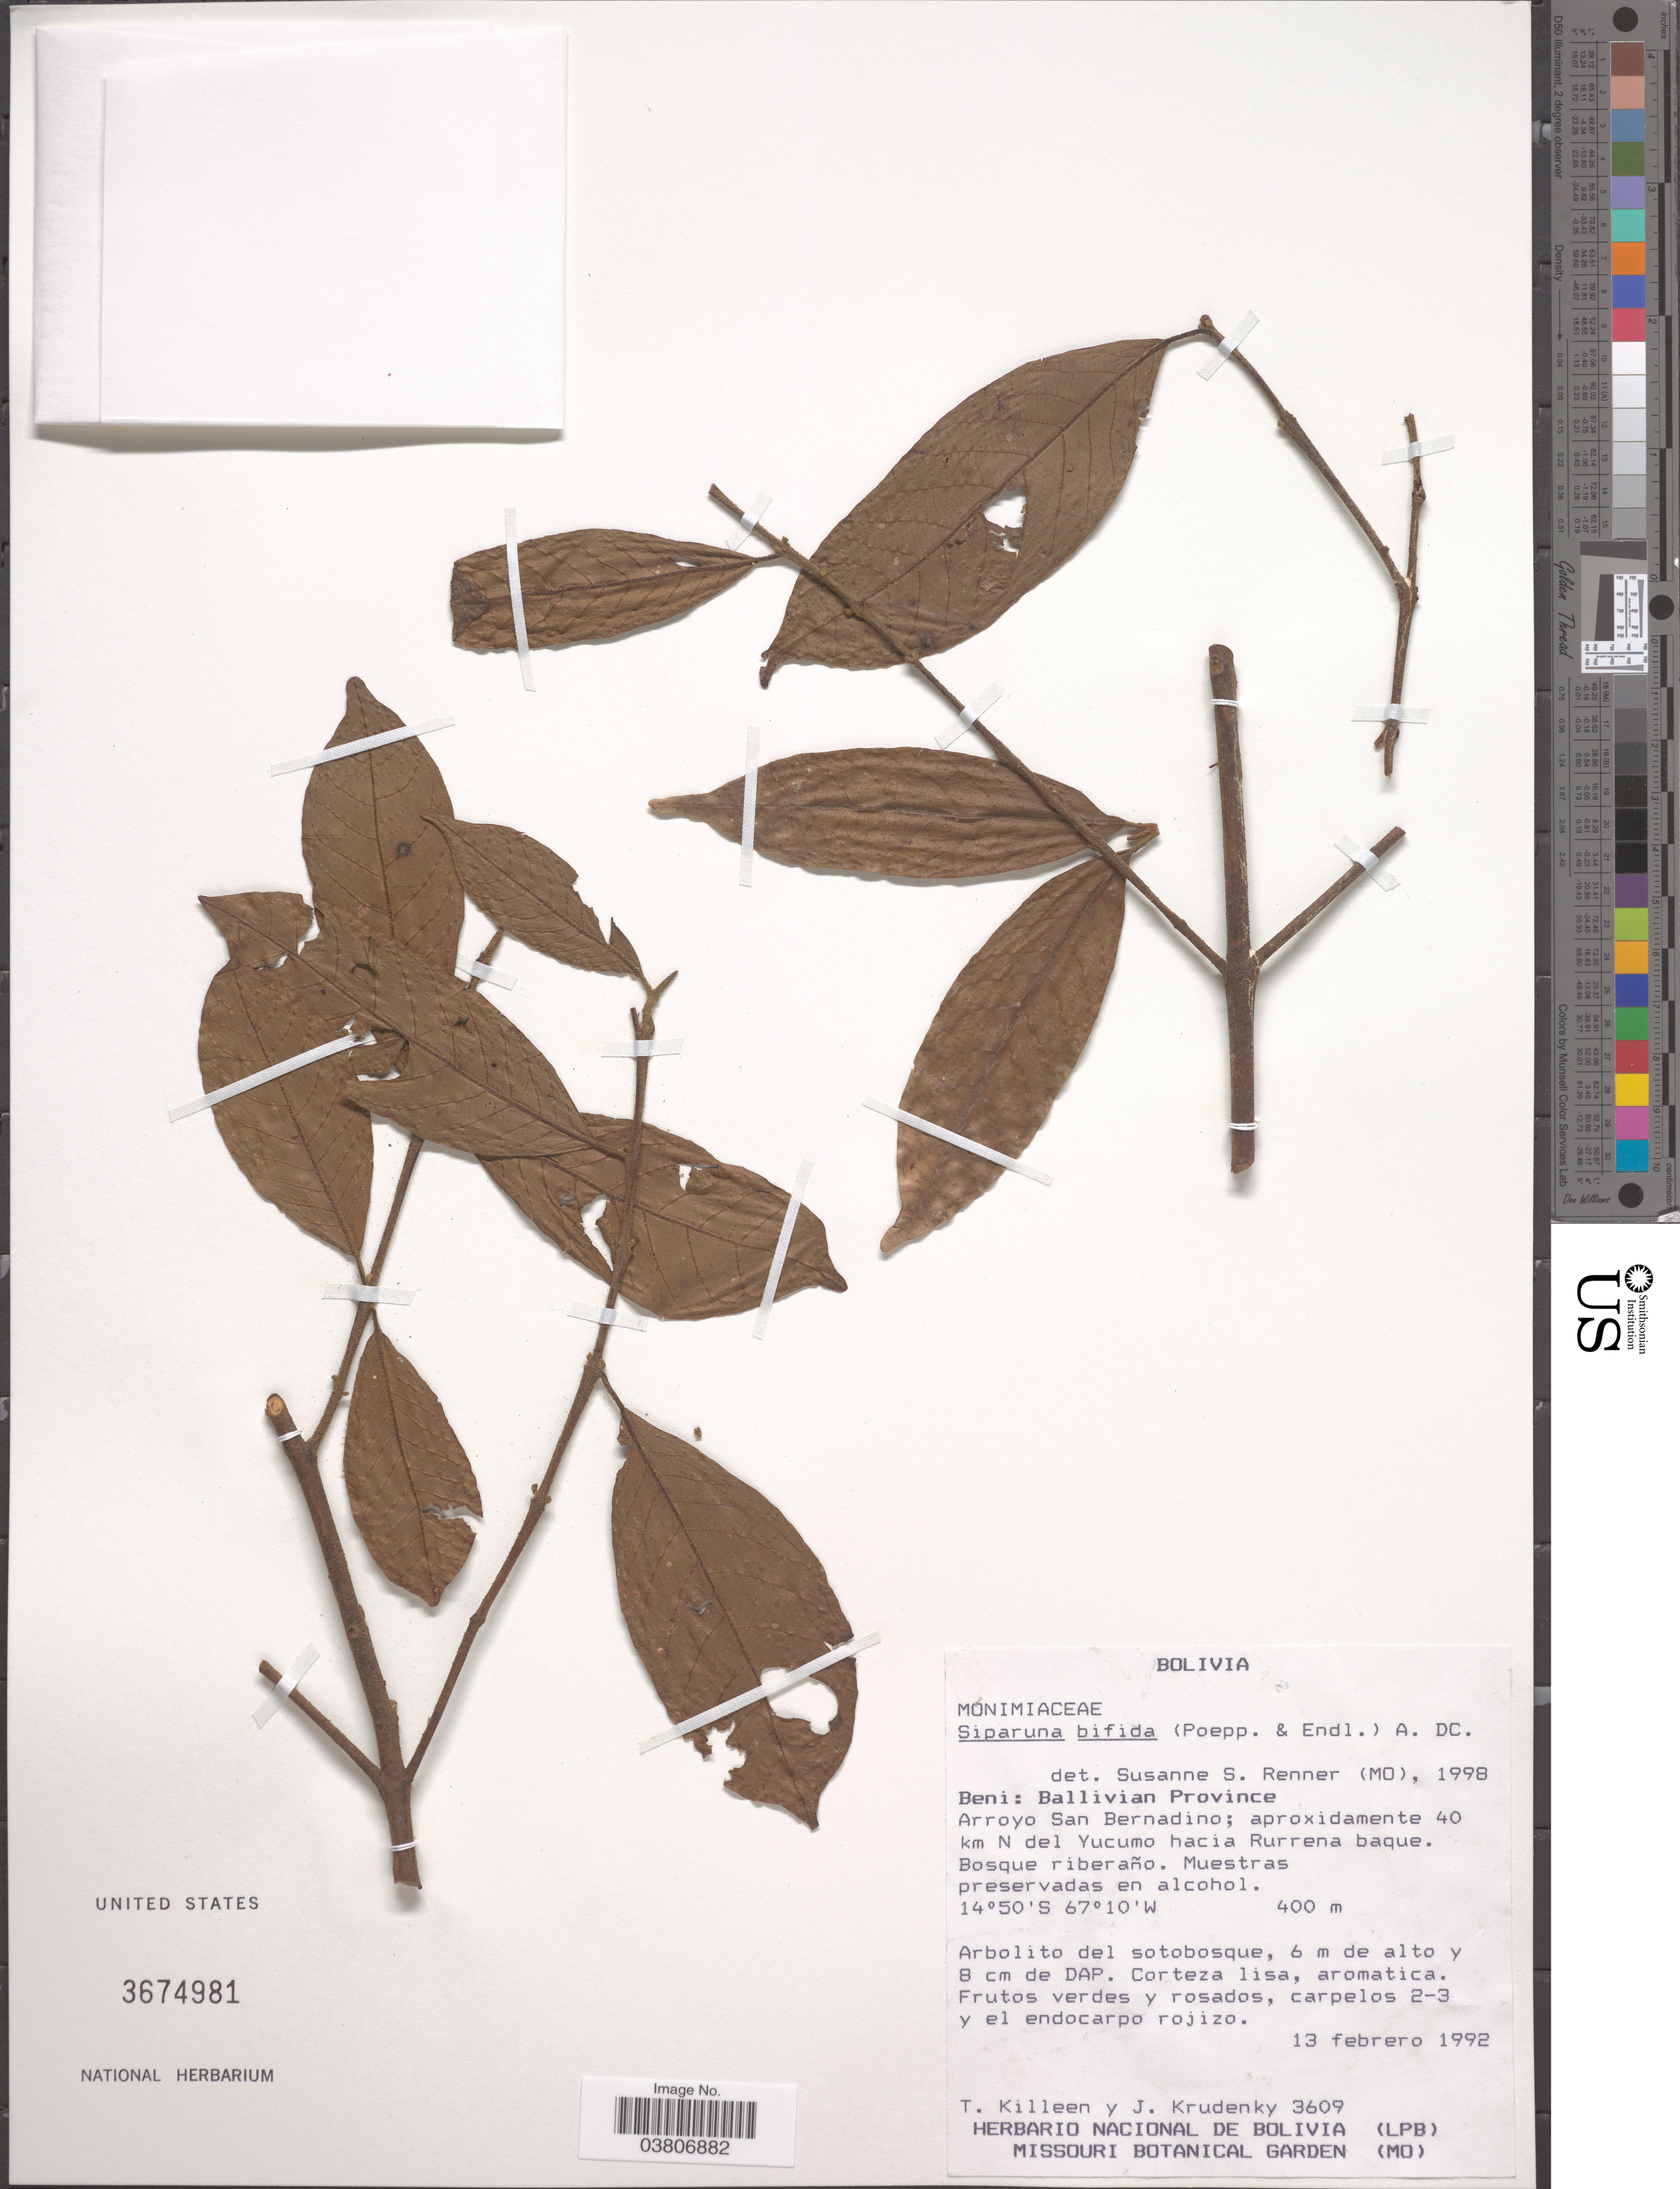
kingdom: Plantae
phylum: Tracheophyta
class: Magnoliopsida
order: Laurales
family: Siparunaceae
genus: Siparuna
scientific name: Siparuna bifida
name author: (Poepp. & Endl.) A. DC.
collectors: T. J. Killeen & J. Krudenky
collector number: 3609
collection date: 1992-02-13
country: Bolivia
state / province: Beni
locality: Ballivian Province. Arroyo San Bernadino; aproxidamente 40 km N del Yucumo hacia Rurrena baque.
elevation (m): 400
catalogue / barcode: US 3674981